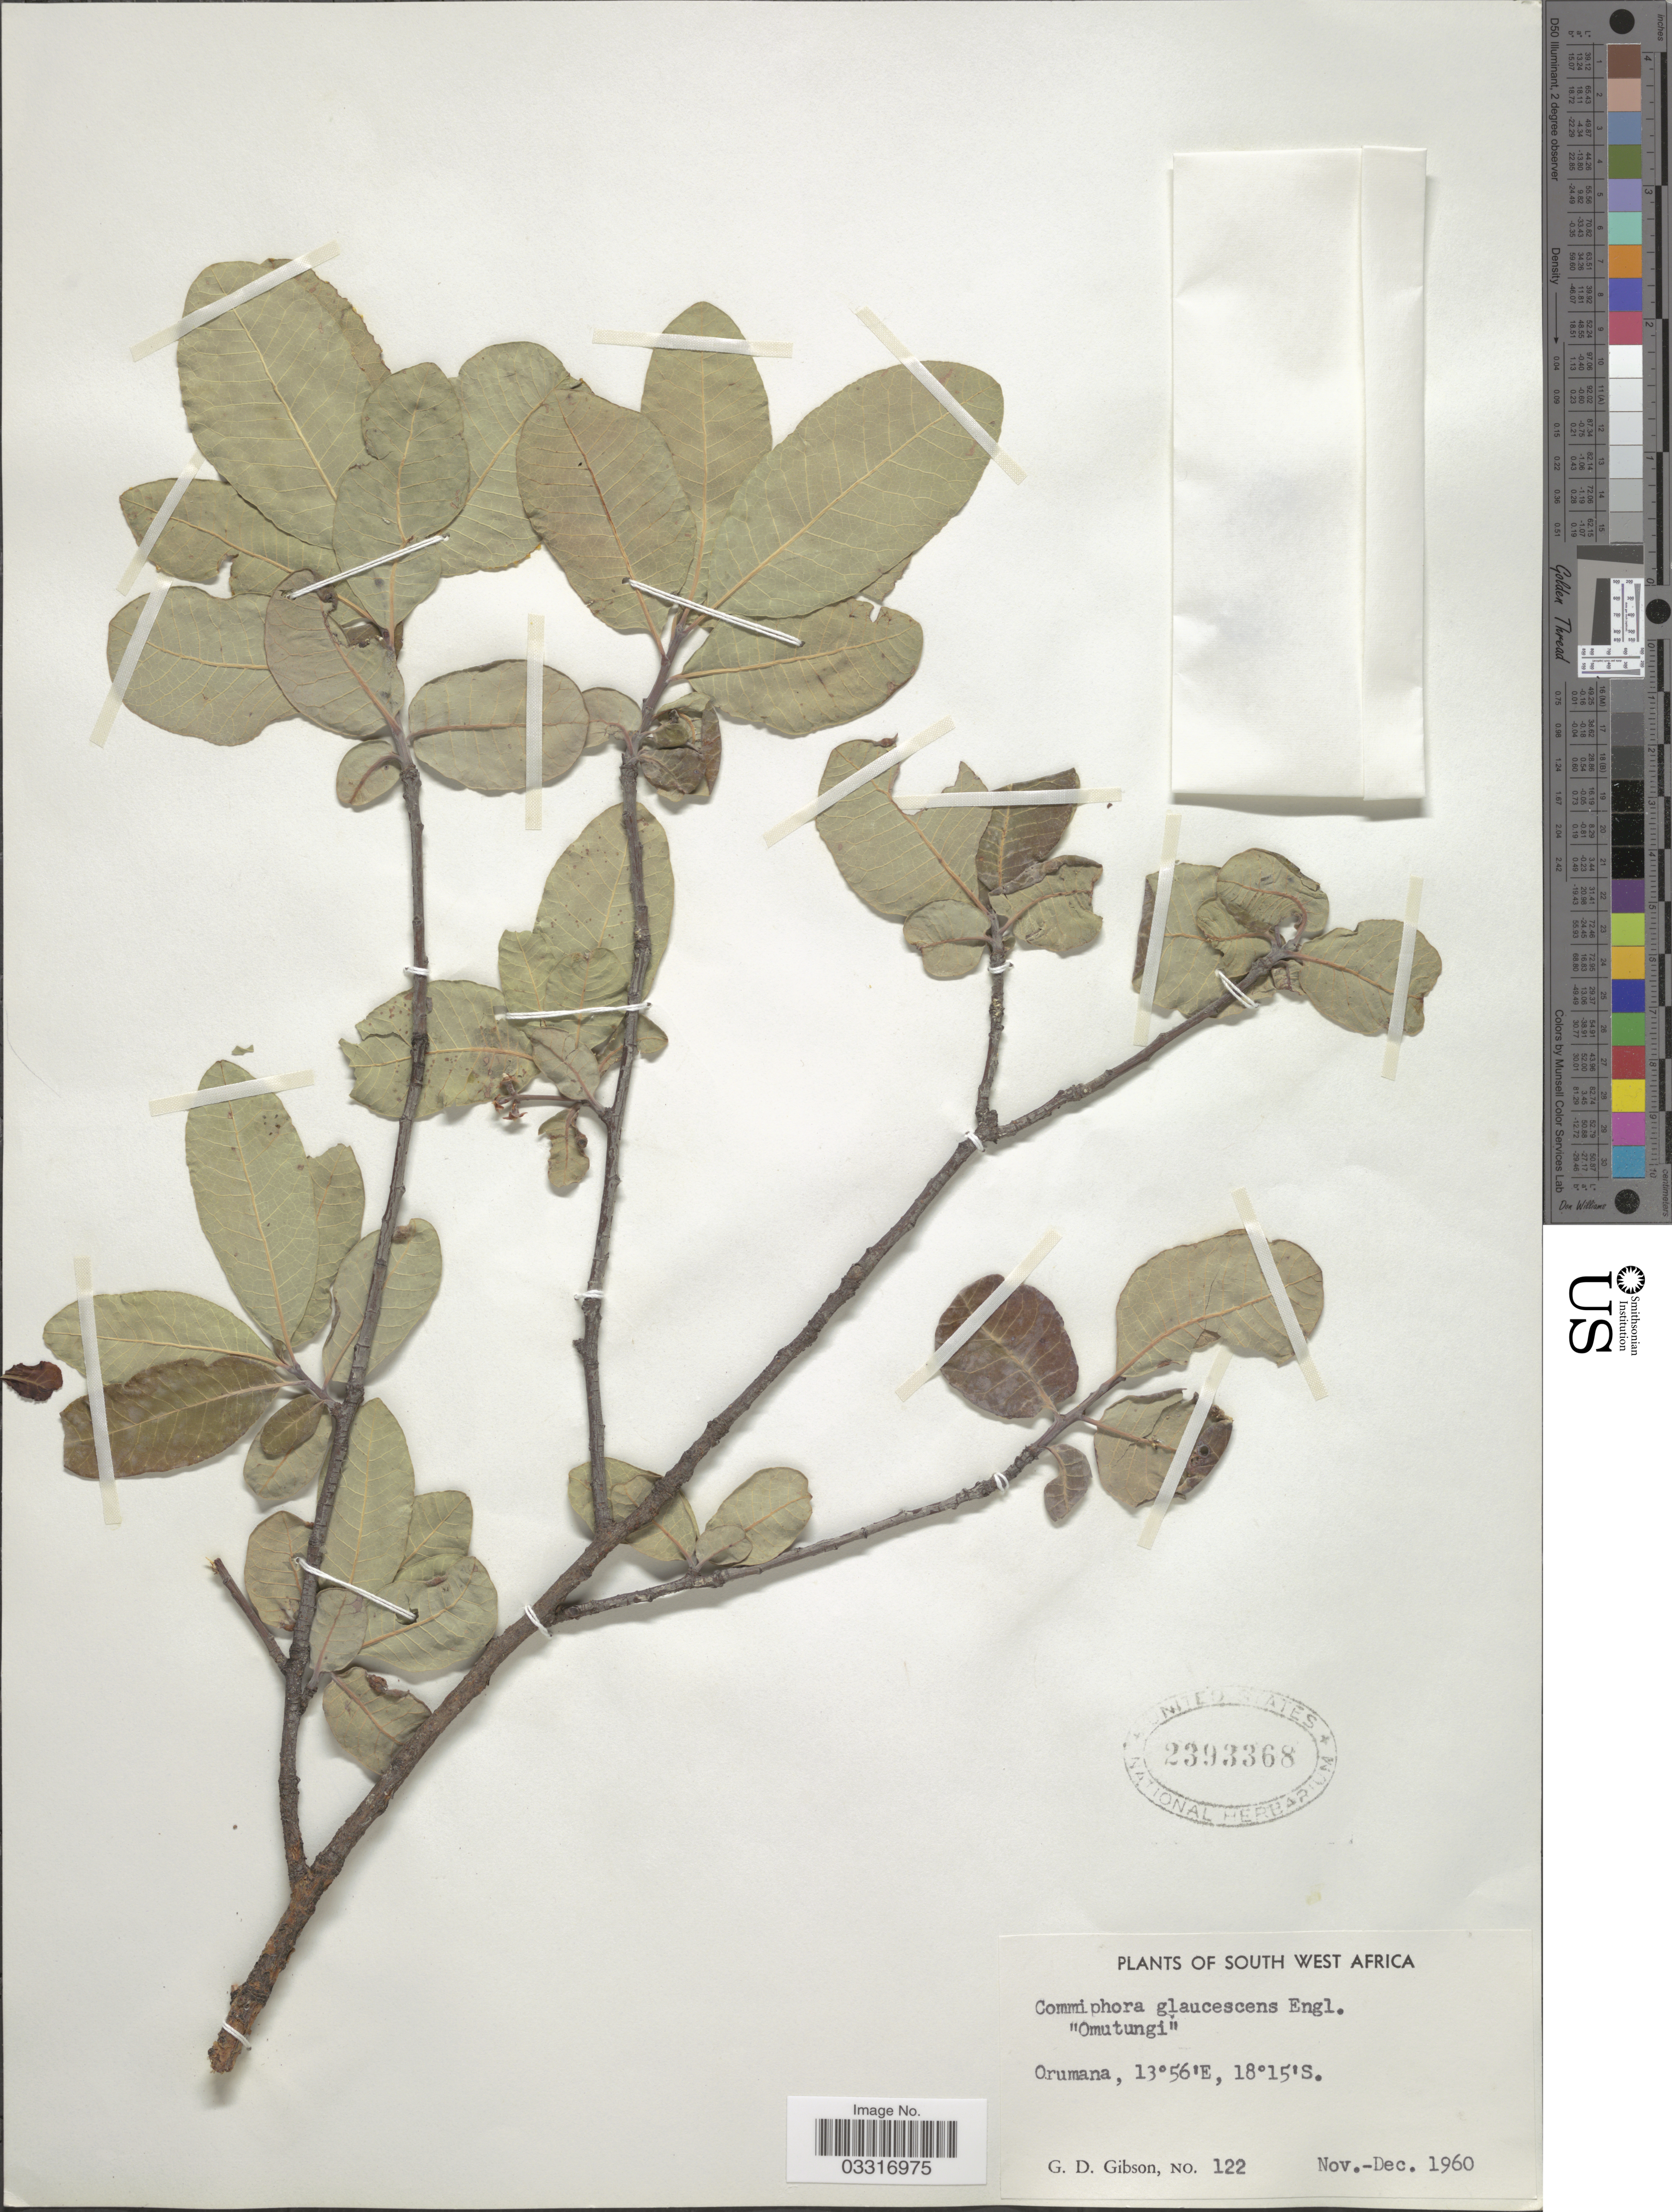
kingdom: Plantae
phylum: Tracheophyta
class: Magnoliopsida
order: Sapindales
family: Burseraceae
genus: Commiphora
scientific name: Commiphora glaucescens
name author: Engl.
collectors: G. D. Gibson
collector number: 122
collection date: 1960-11/1960-12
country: Namibia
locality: South West Africa. Orumana.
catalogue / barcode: US 2393368